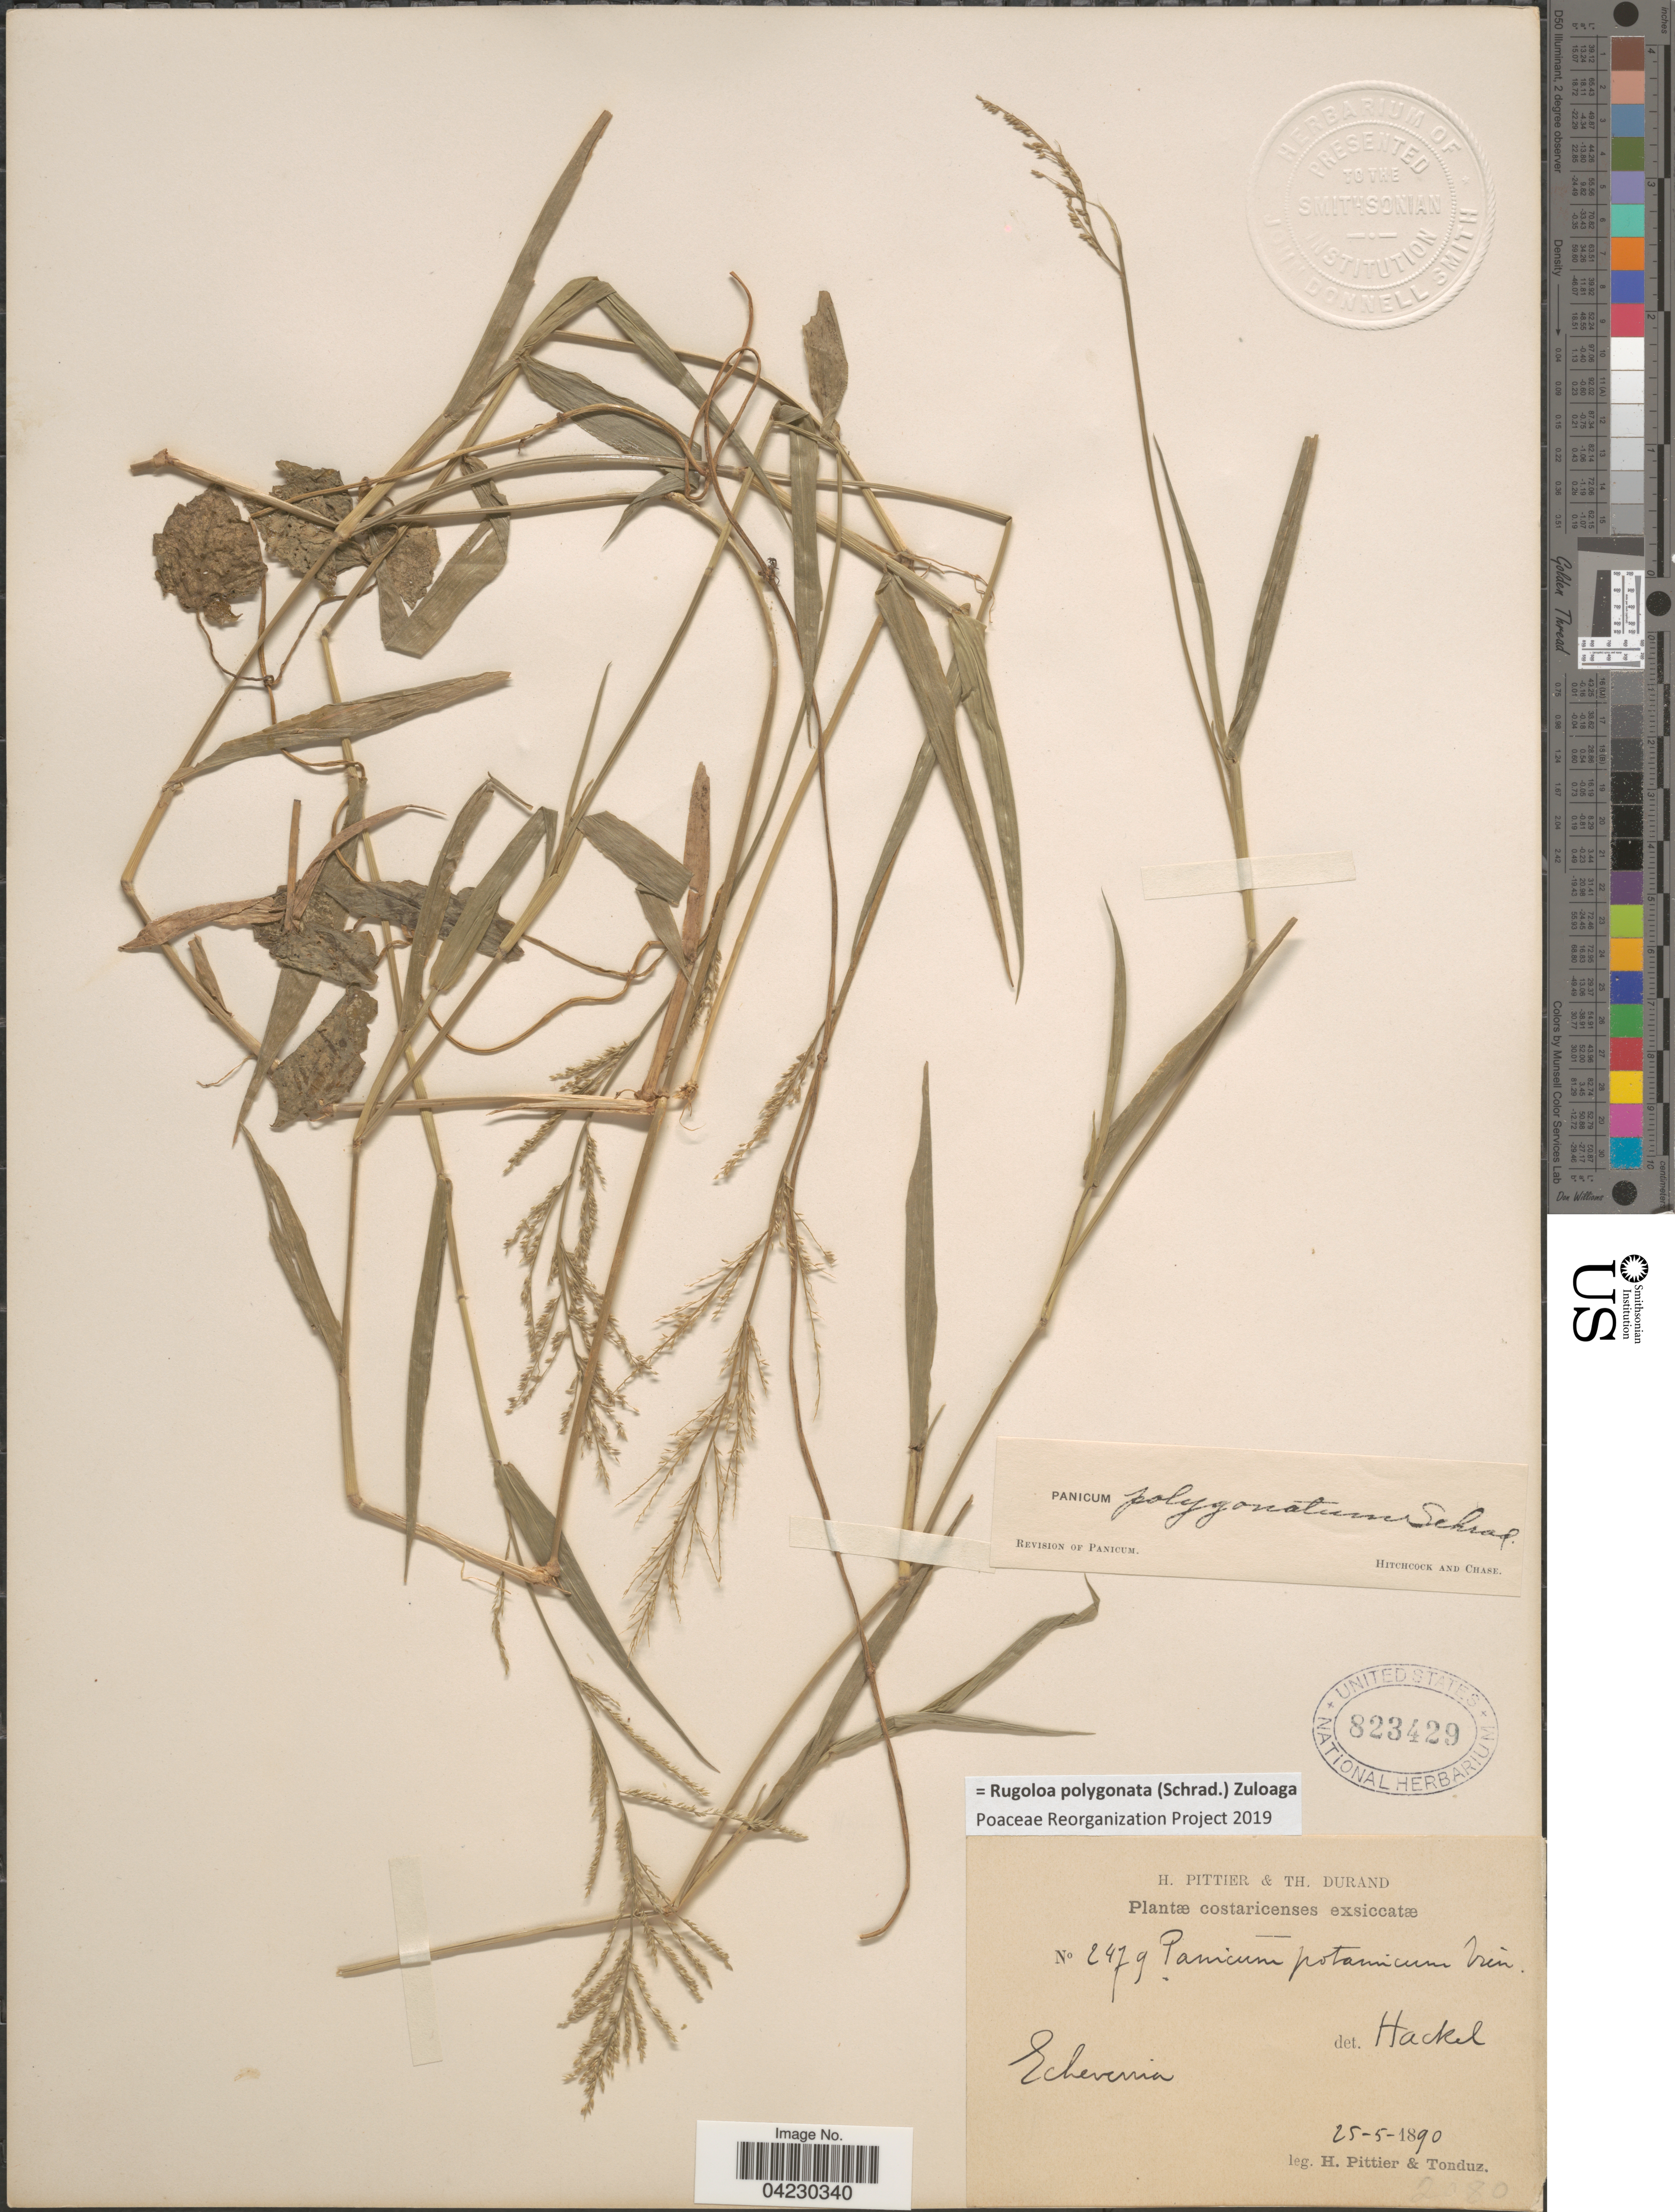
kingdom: Plantae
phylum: Tracheophyta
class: Liliopsida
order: Poales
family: Poaceae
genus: Rugoloa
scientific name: Rugoloa polygonata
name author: (Schrad.) Zuloaga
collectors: H. F. Pittier & Tonduz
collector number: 2479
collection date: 1890-05-25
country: Costa Rica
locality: Echeverría.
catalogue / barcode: US 823429